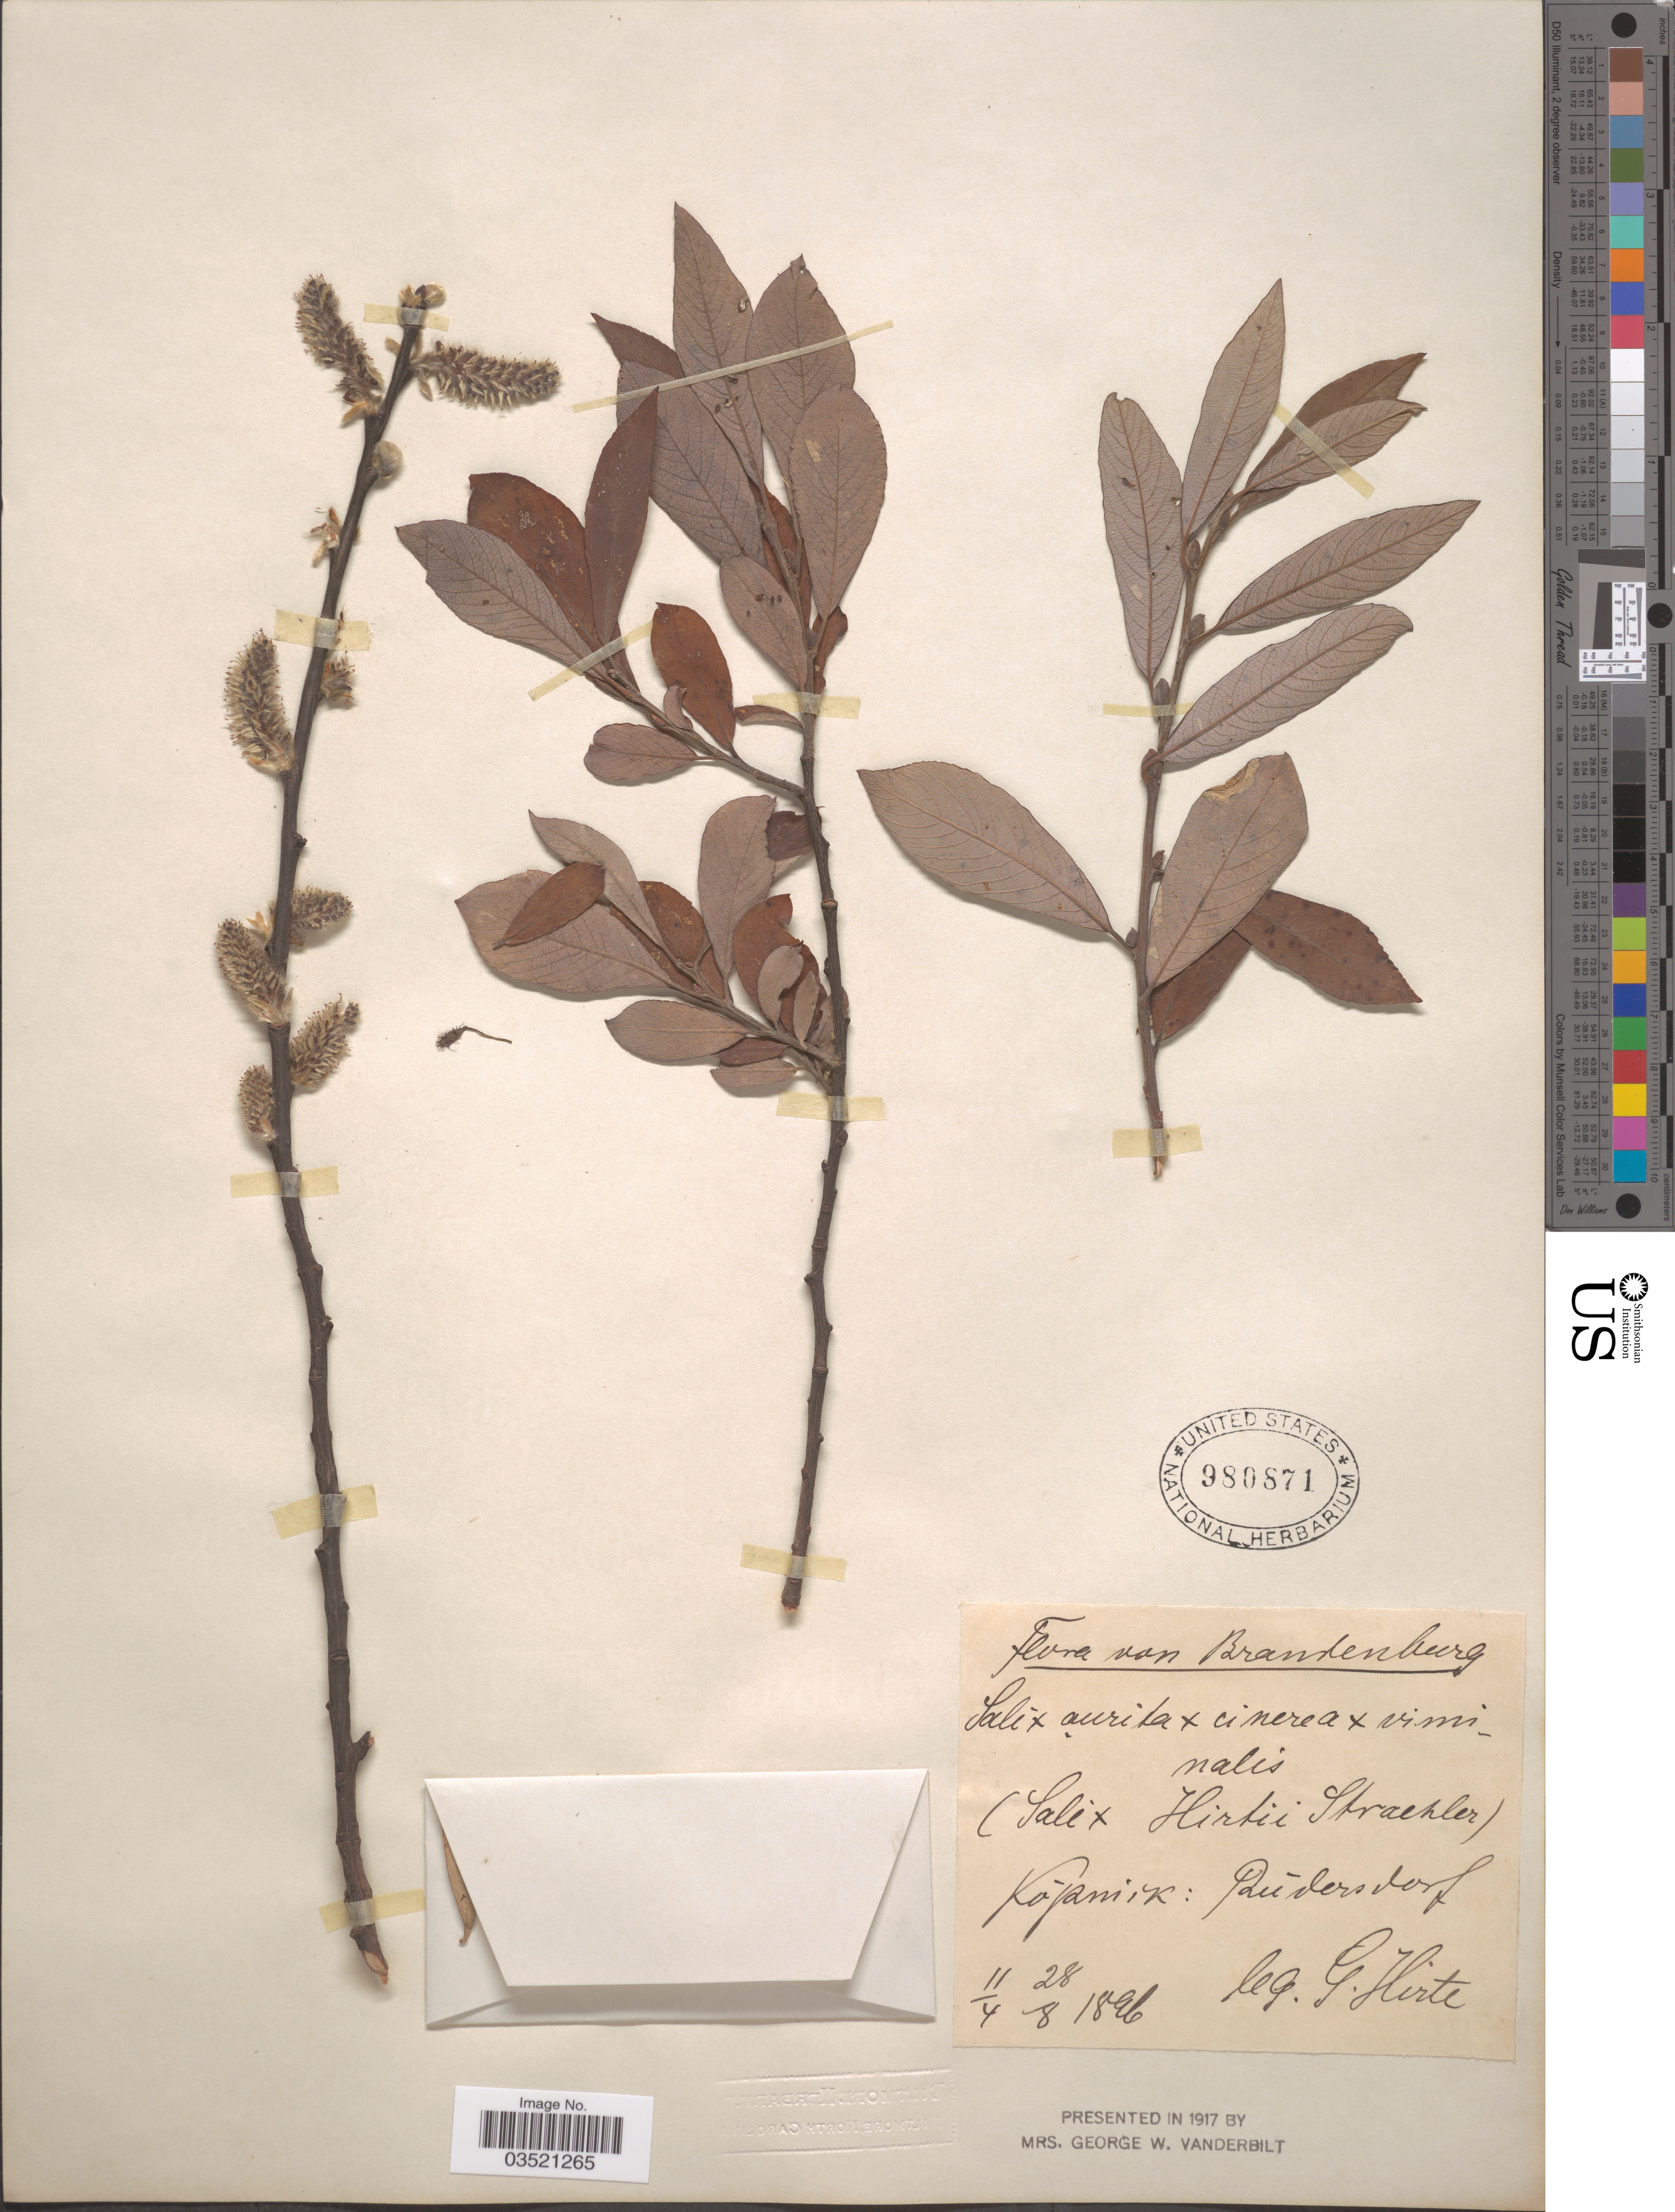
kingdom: Plantae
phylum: Tracheophyta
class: Magnoliopsida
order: Malpighiales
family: Salicaceae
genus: Salix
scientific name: Salix hirtii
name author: Straehler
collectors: G. Hirte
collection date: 1896-04-11/1896-08-28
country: Germany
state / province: Brandenburg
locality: Kópenick: Rúdersdorf.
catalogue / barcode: US 980871